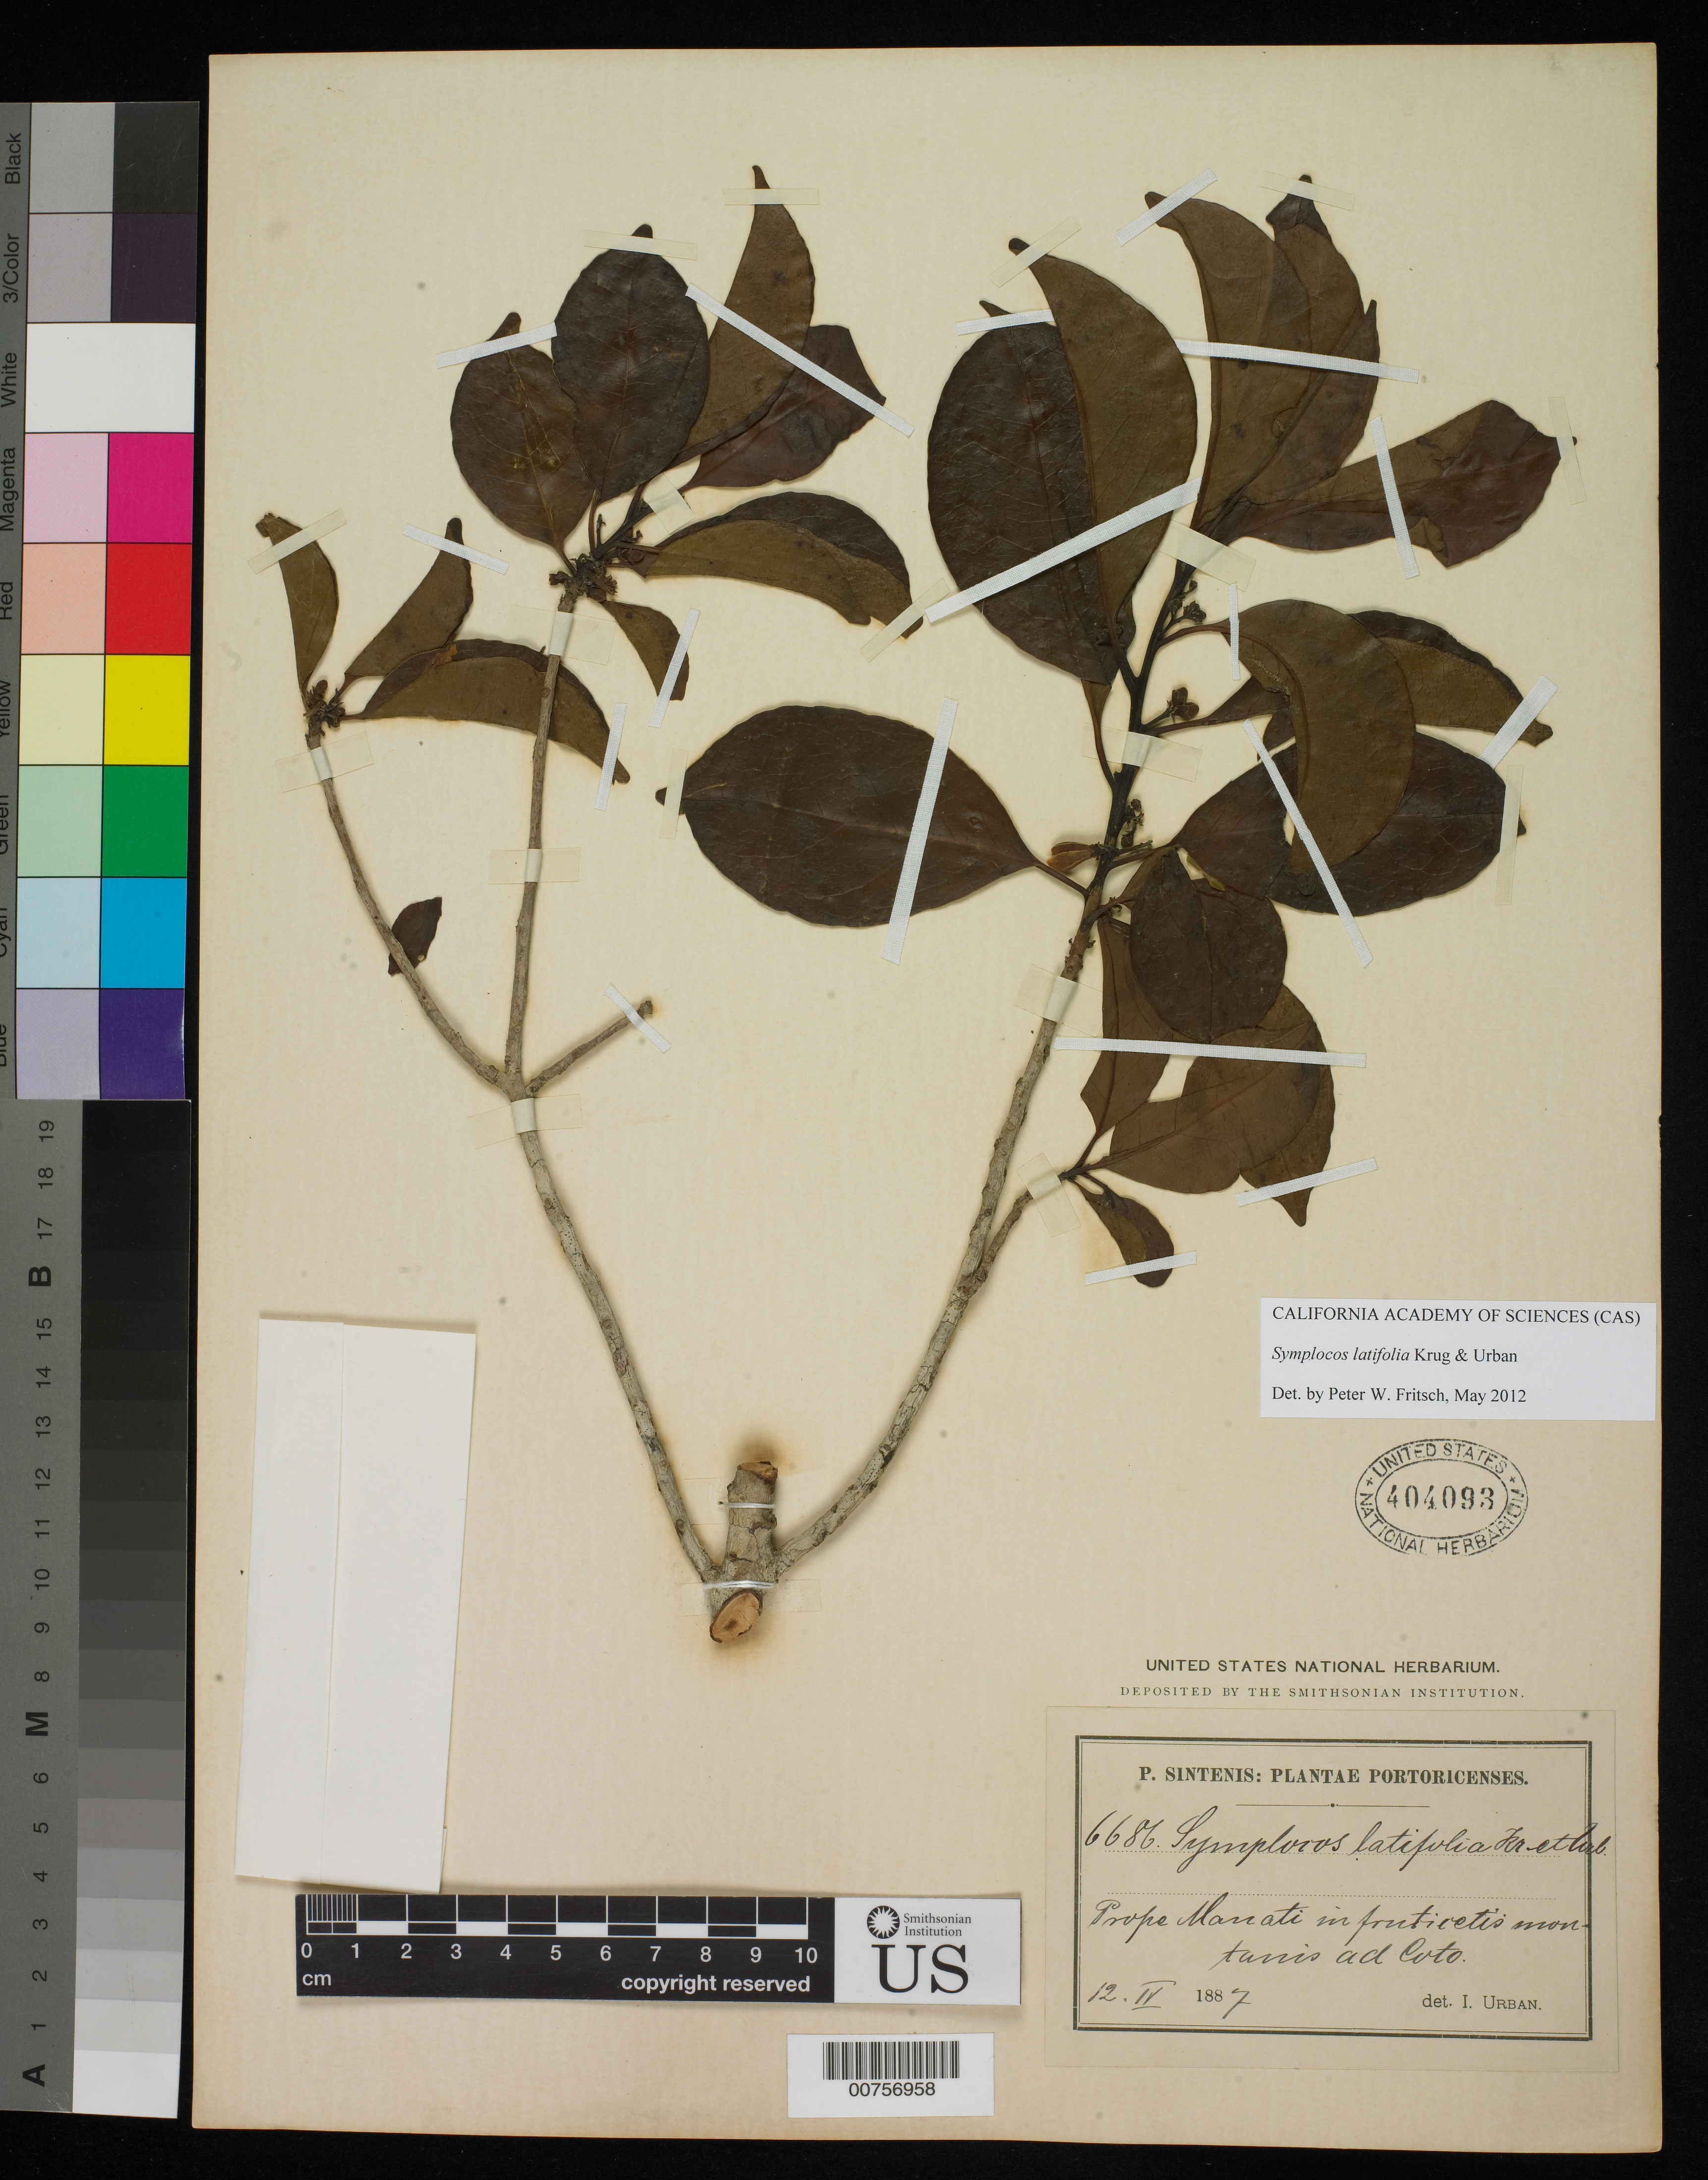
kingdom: Plantae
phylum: Tracheophyta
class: Magnoliopsida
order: Ericales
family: Symplocaceae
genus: Symplocos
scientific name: Symplocos latifolia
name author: Krug & Urb.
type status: Isosyntype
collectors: P. Sintenis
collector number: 6686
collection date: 1887-04-12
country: Puerto Rico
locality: Prope Manati in fruticetis montanis ad Coto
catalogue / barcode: US 404093